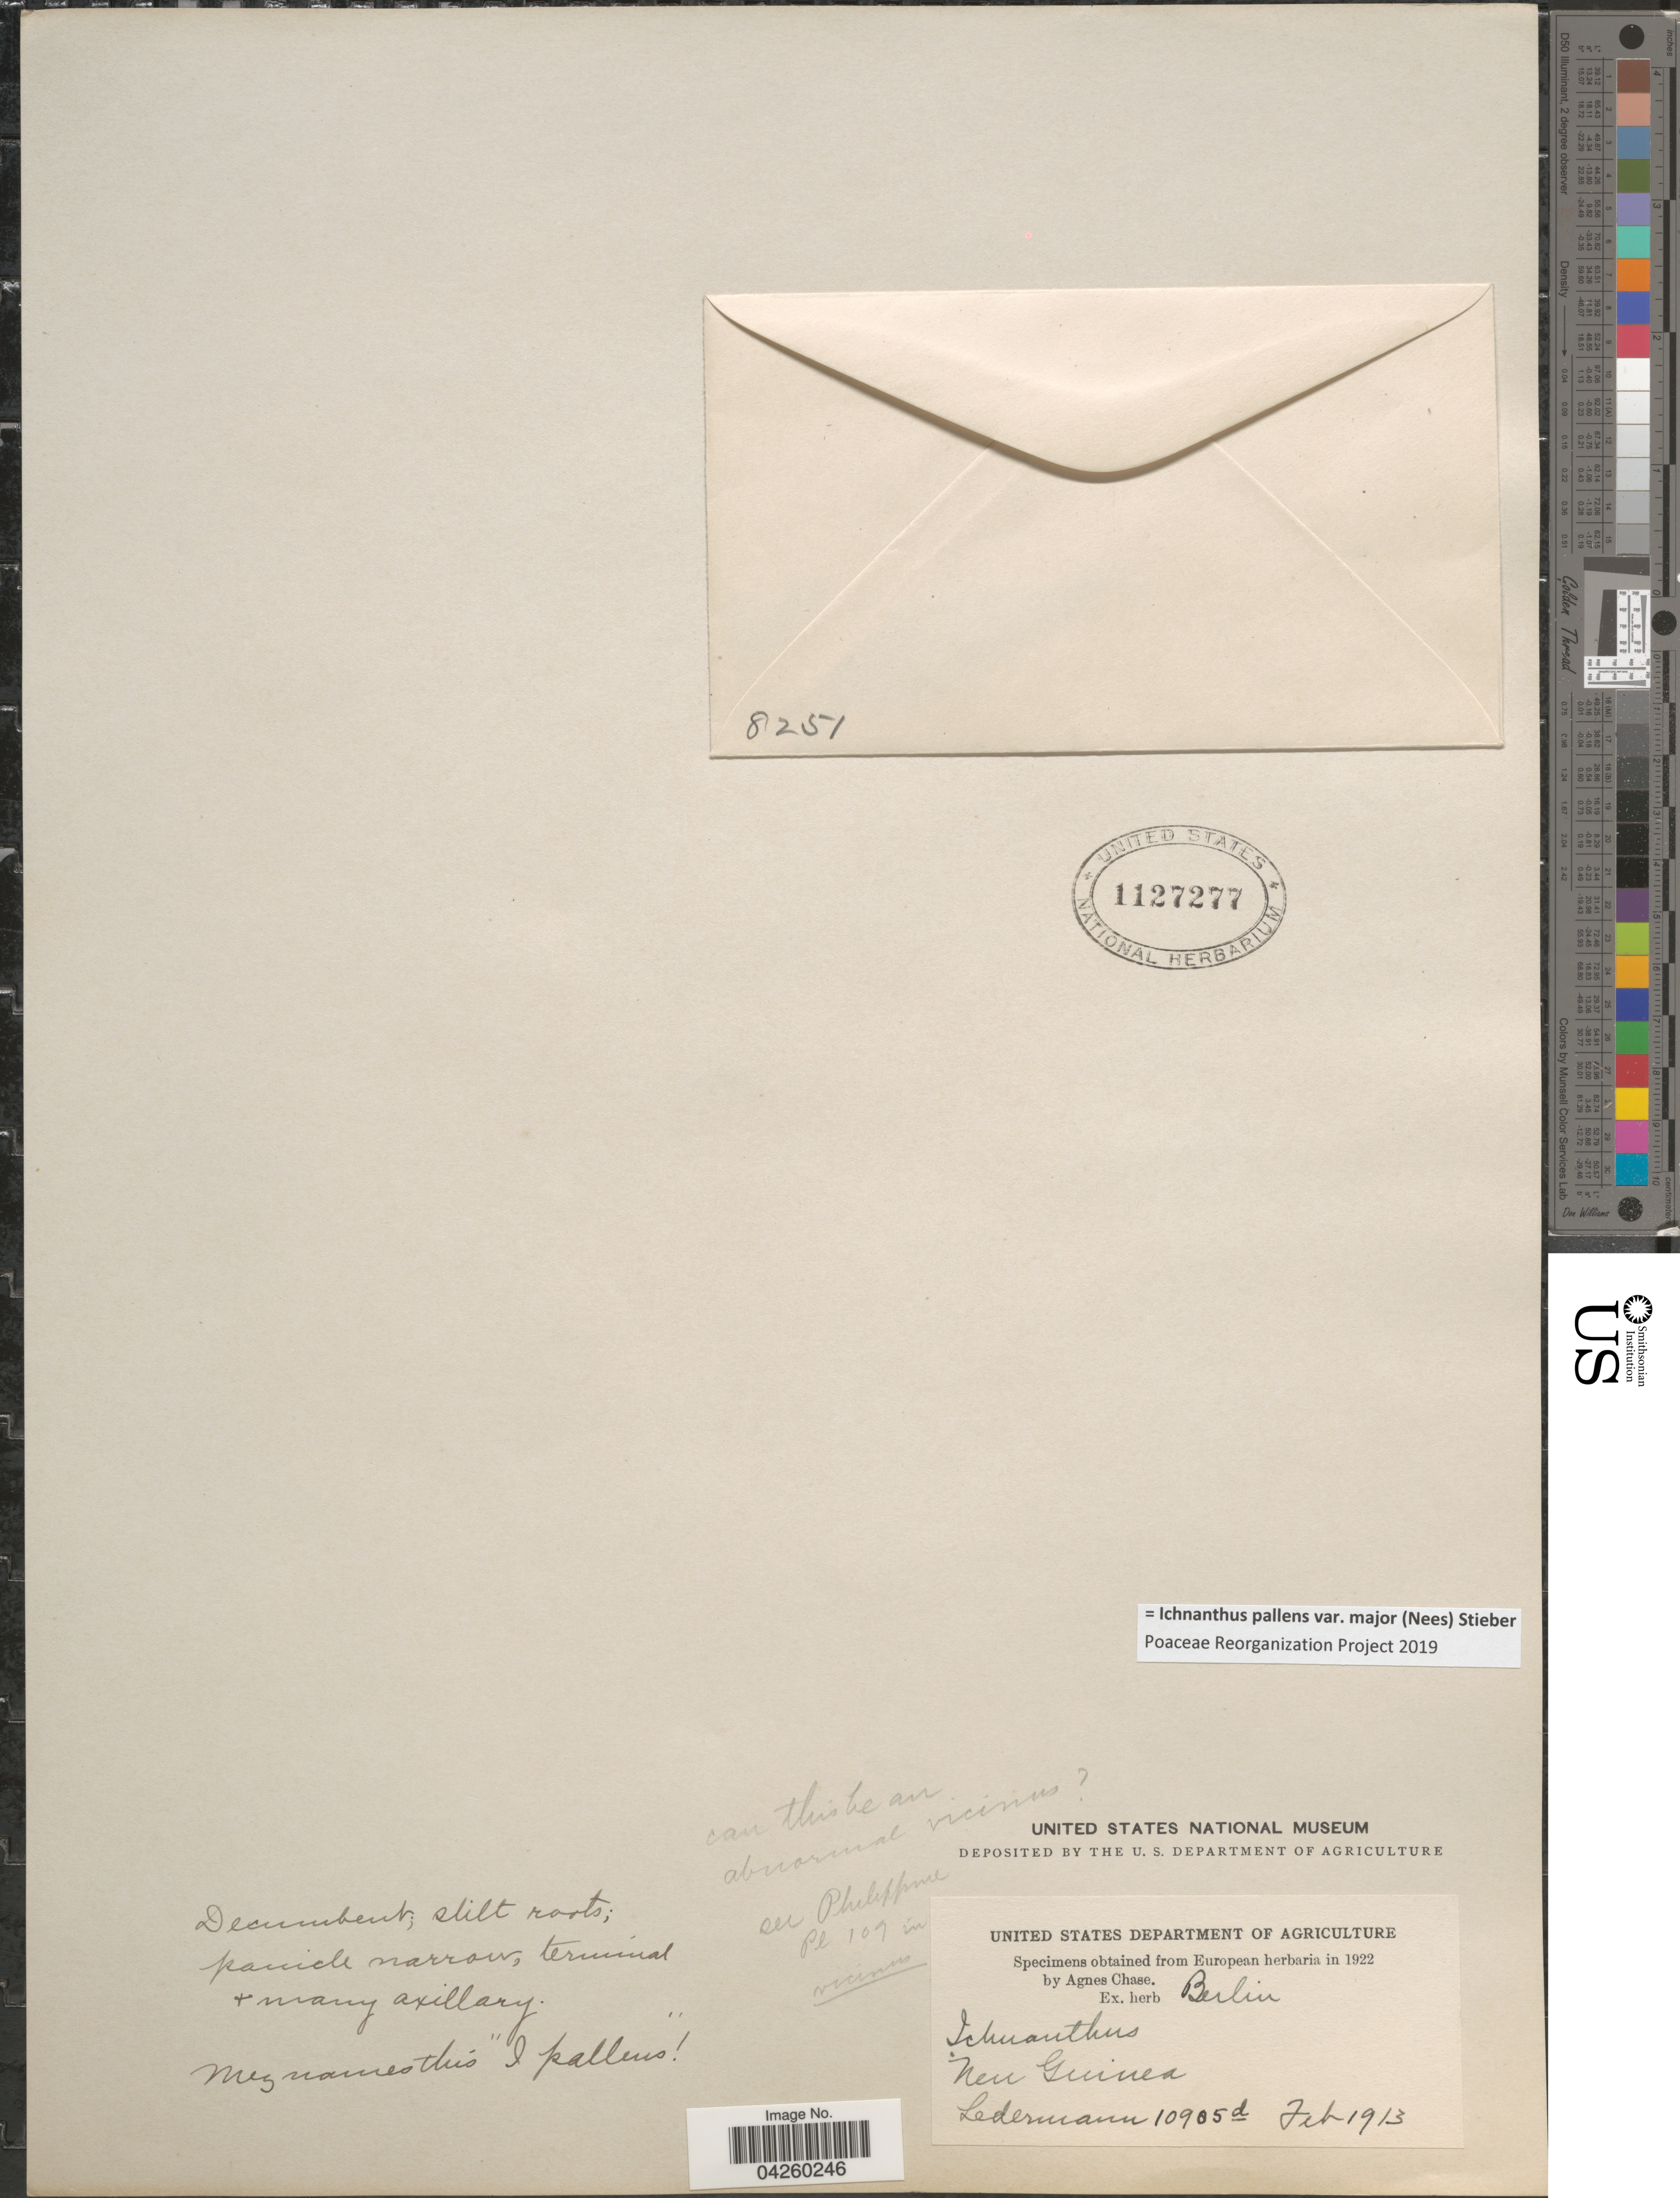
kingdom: Plantae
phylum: Tracheophyta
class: Liliopsida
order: Poales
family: Poaceae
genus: Ichnanthus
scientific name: Ichnanthus pallens var. major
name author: (Nees) Stieber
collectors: -. Ledermann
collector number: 10985d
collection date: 1913-02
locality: New Guinea.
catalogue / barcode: US 1127277